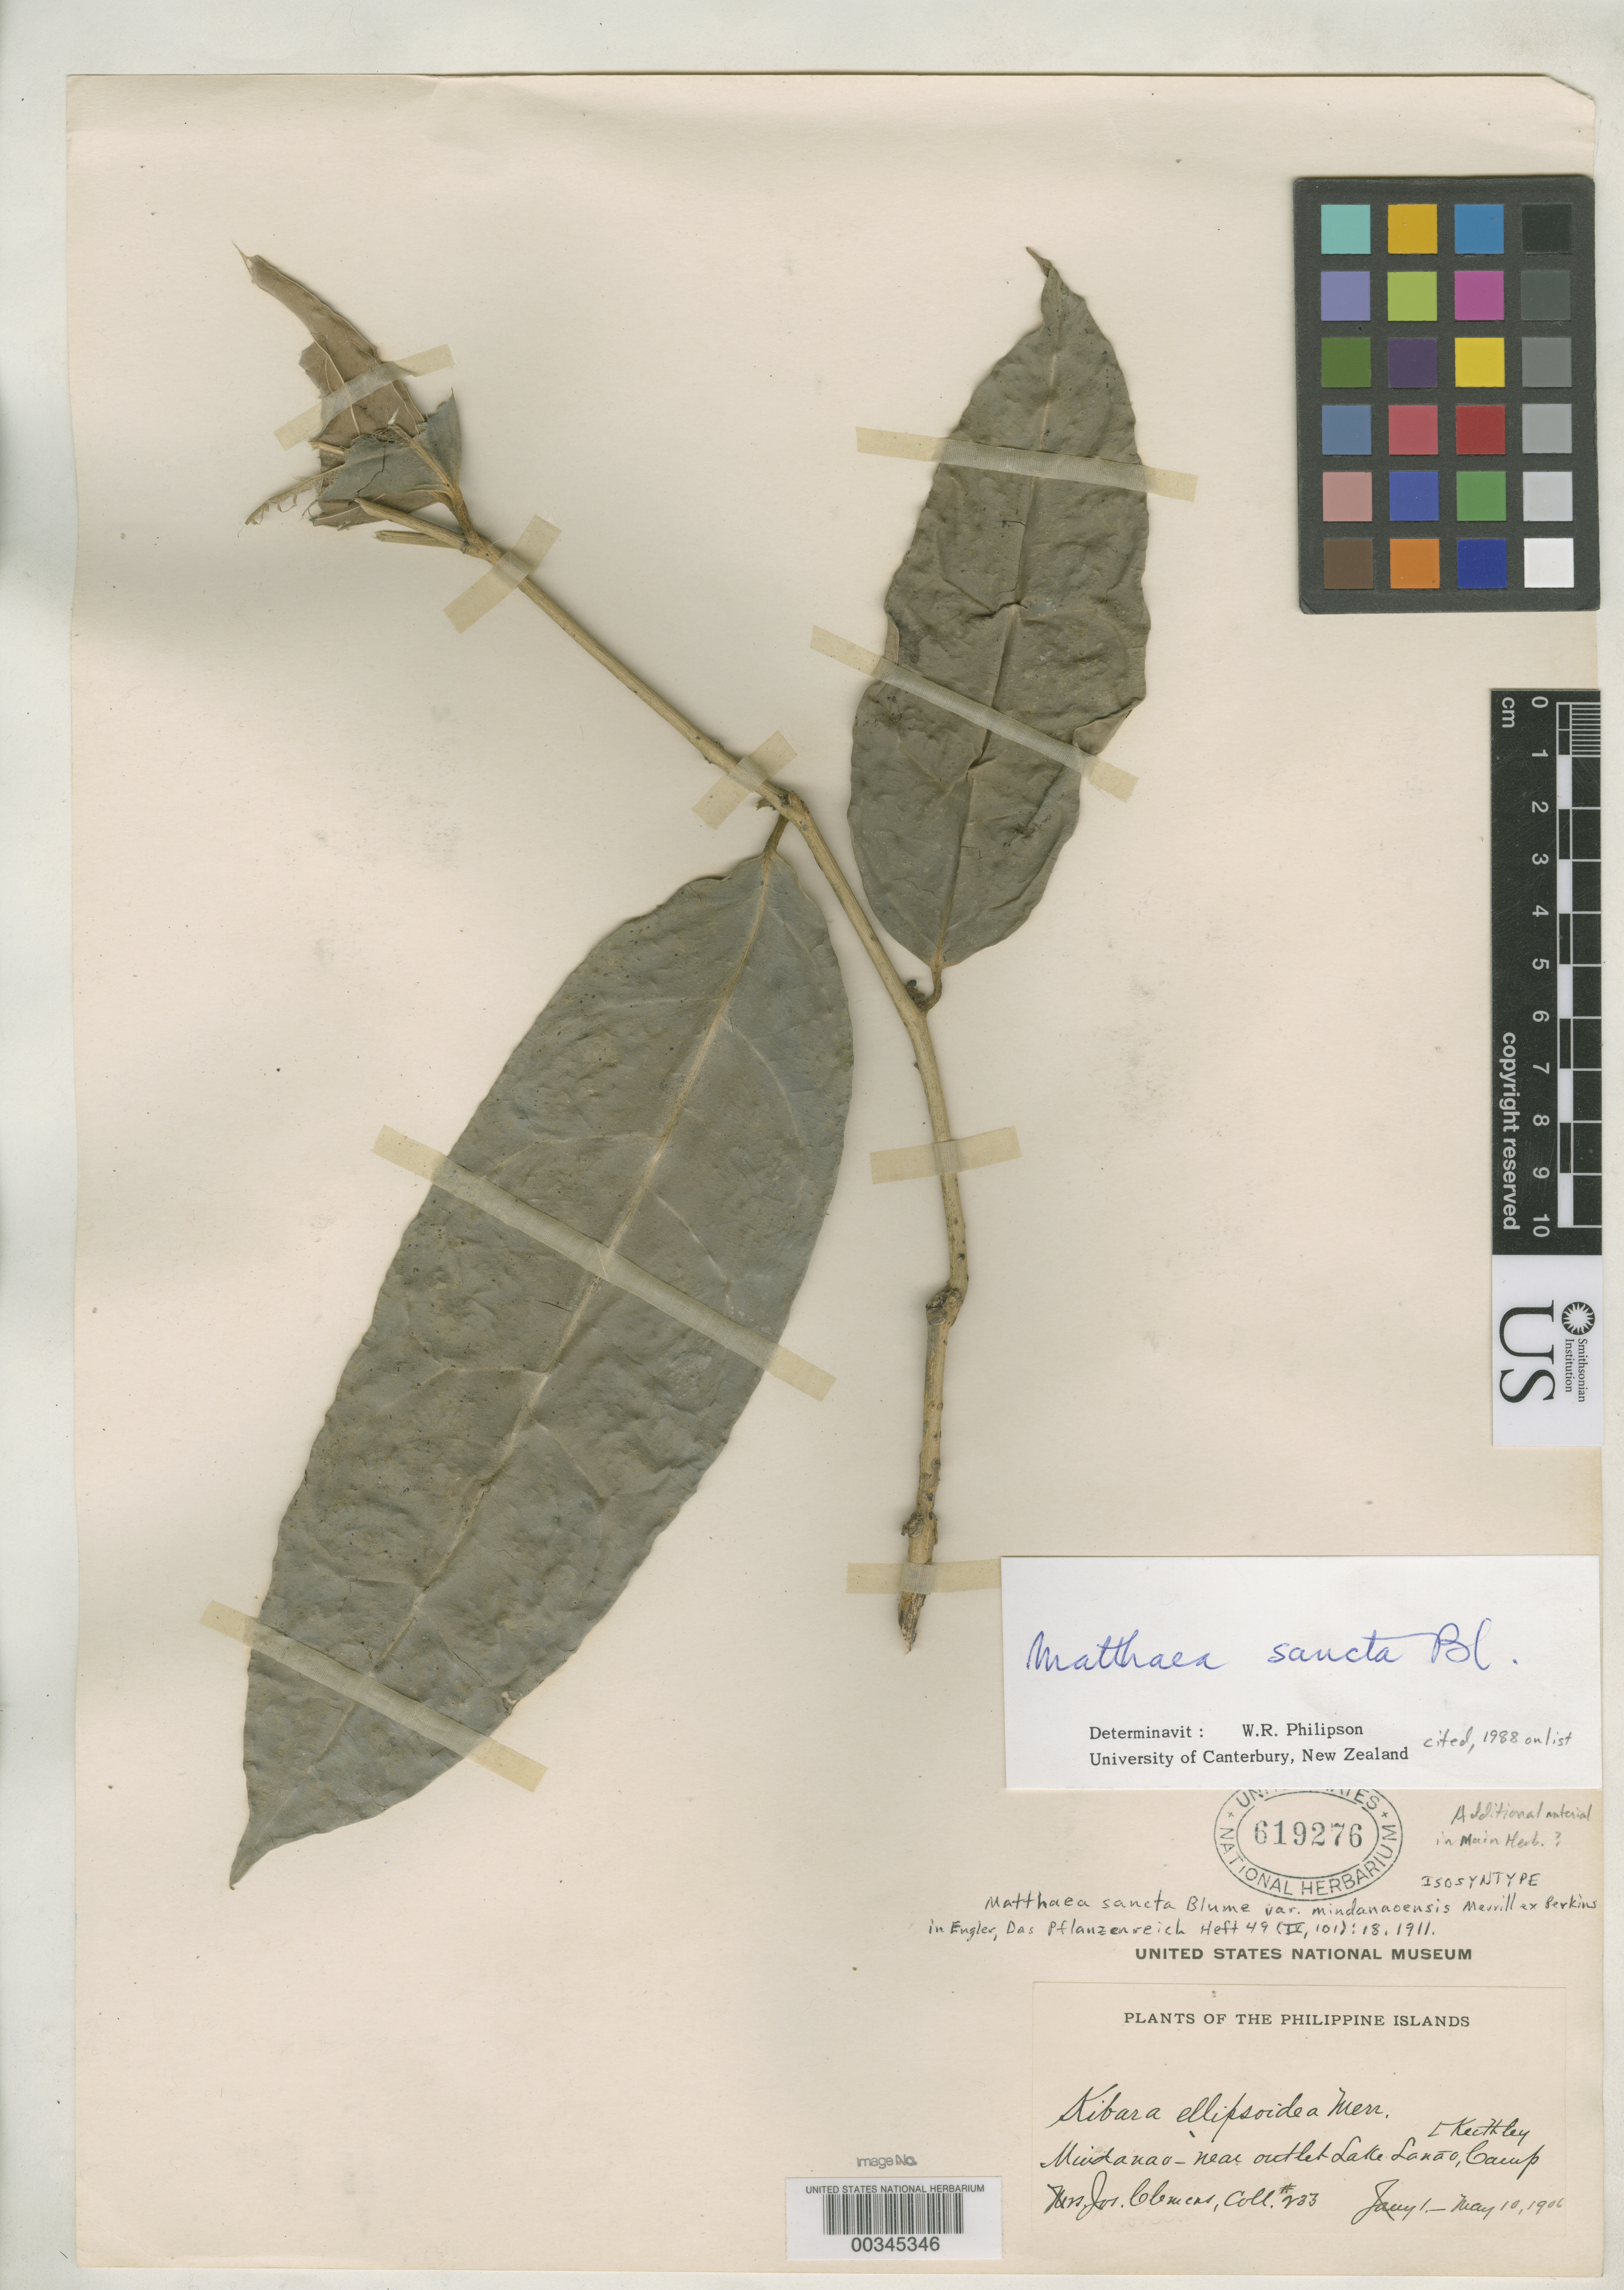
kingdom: Plantae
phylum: Tracheophyta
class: Magnoliopsida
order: Laurales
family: Monimiaceae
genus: Matthaea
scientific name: Matthaea sancta var. mindanaoensis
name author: Merr. ex Perkins in Engl.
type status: Isosyntype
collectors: J. Clemens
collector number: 233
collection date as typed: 01 Jan 1906 to 10 May 1906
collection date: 1906-01-01/1906-05-10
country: Philippines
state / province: Muslim Mindanao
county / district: Lanao del Sur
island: Mindanao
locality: Near outlet Lake Lanao, Camp Keithley.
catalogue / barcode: US 619276